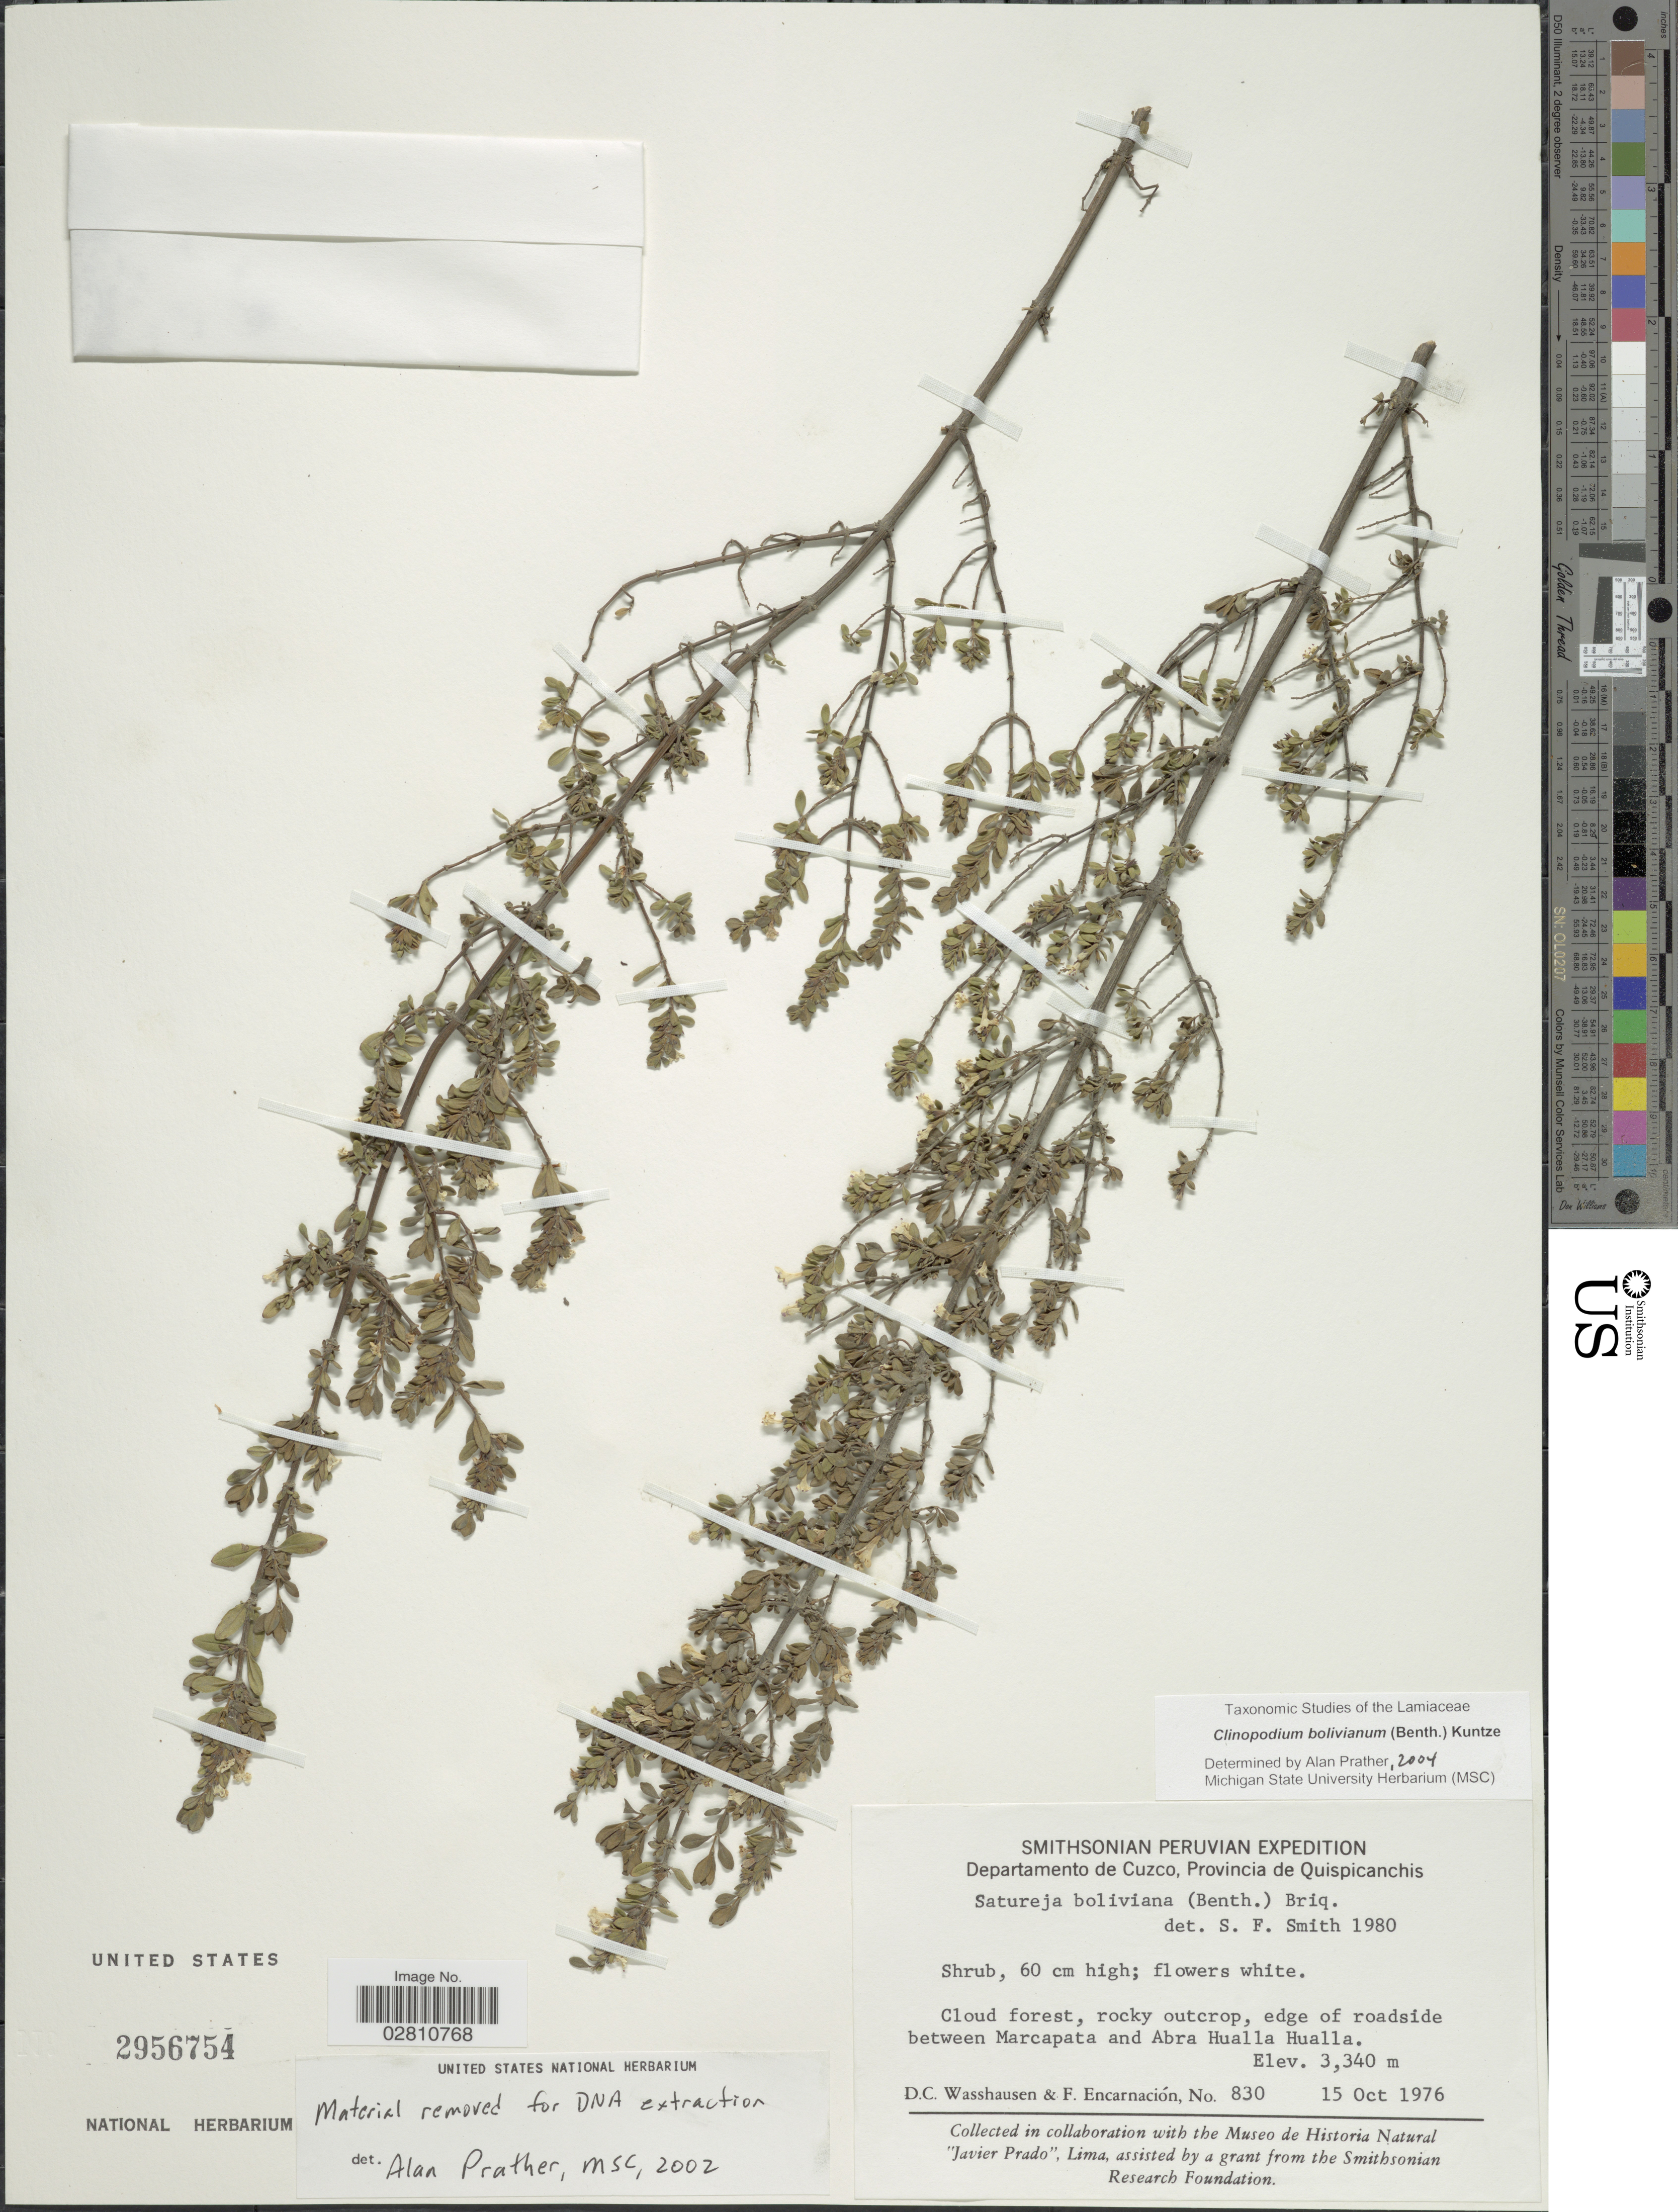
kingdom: Plantae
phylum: Tracheophyta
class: Magnoliopsida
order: Lamiales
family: Lamiaceae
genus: Clinopodium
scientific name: Clinopodium bolivianum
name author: (Benth.) Kuntze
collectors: D. C. Wasshausen & F. Encarnación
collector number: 830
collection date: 1976-10-15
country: Peru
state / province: Cusco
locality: Departamento de Cuzco, Provincia de Quispicanchis, edge of roadside between Marcapata and Abra Hualla Hualla.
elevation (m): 3340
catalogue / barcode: US 2956754